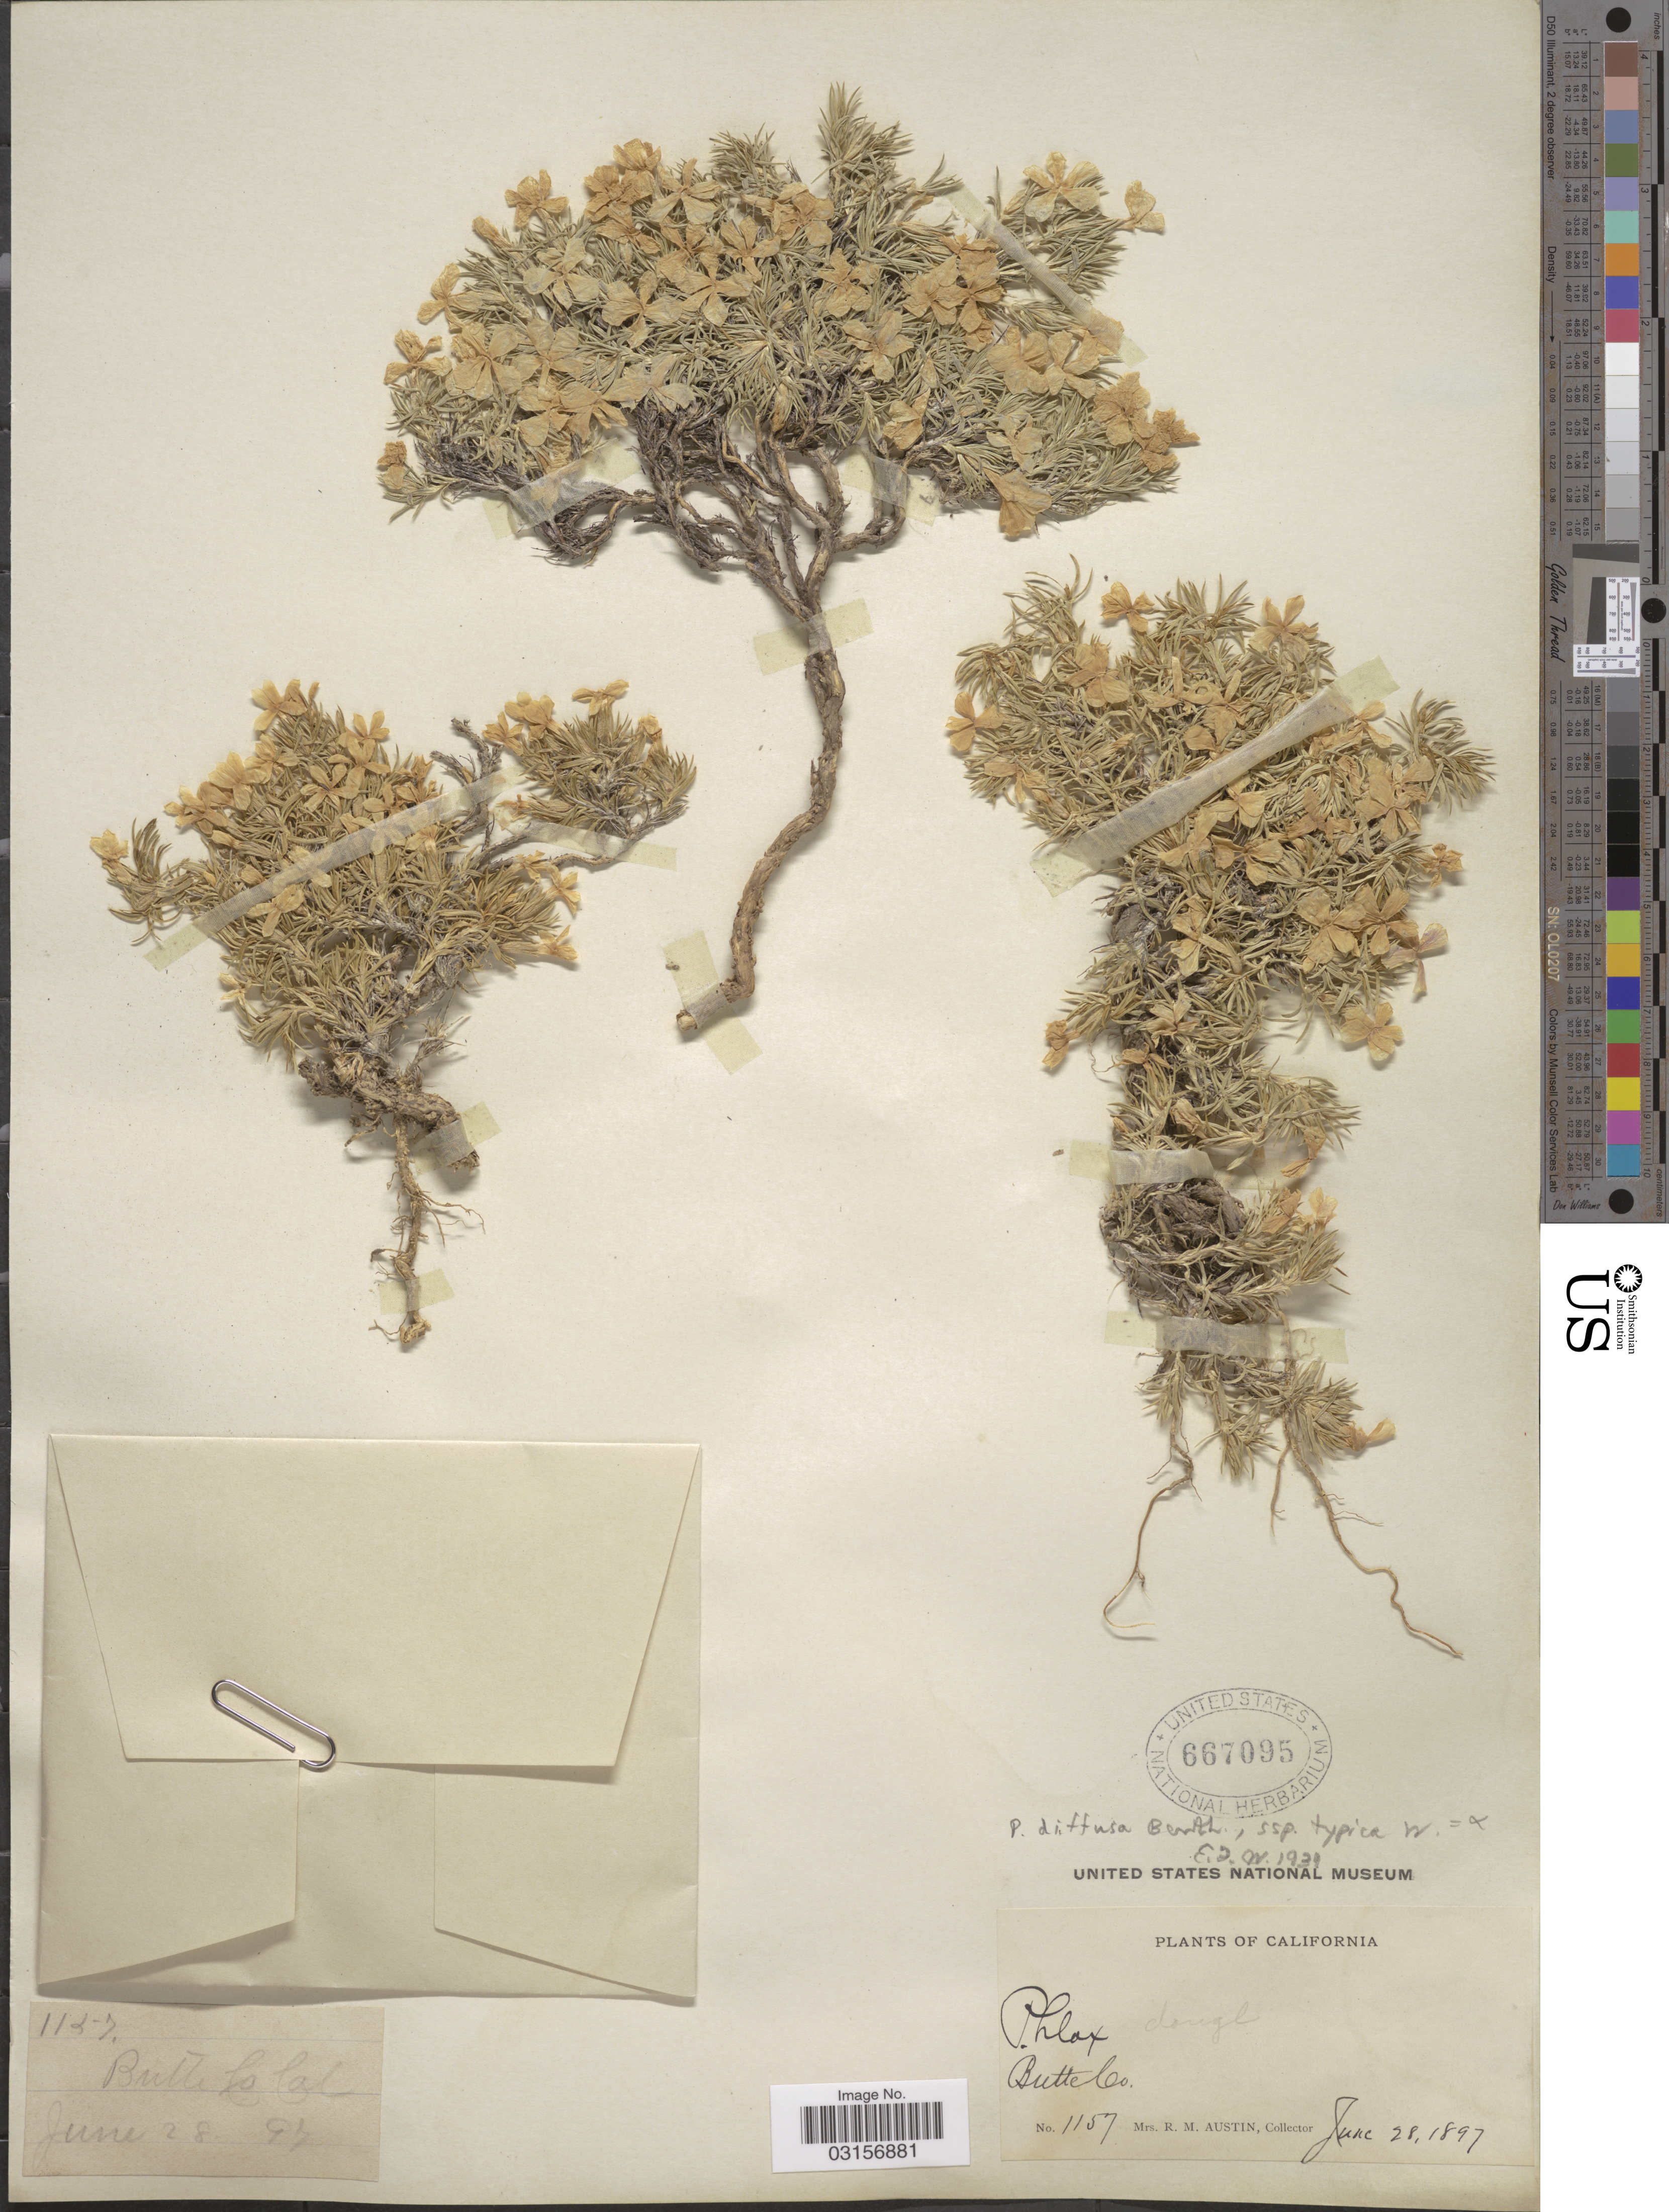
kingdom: Plantae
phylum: Tracheophyta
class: Magnoliopsida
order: Ericales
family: Polemoniaceae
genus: Phlox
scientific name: Phlox diffusa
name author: Benth.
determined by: Mayfield, M. H.; Ferguson, C. J.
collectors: R. Austin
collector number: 1157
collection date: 1897-06-28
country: United States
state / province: California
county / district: Butte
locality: Butte Co.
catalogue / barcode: US 667095